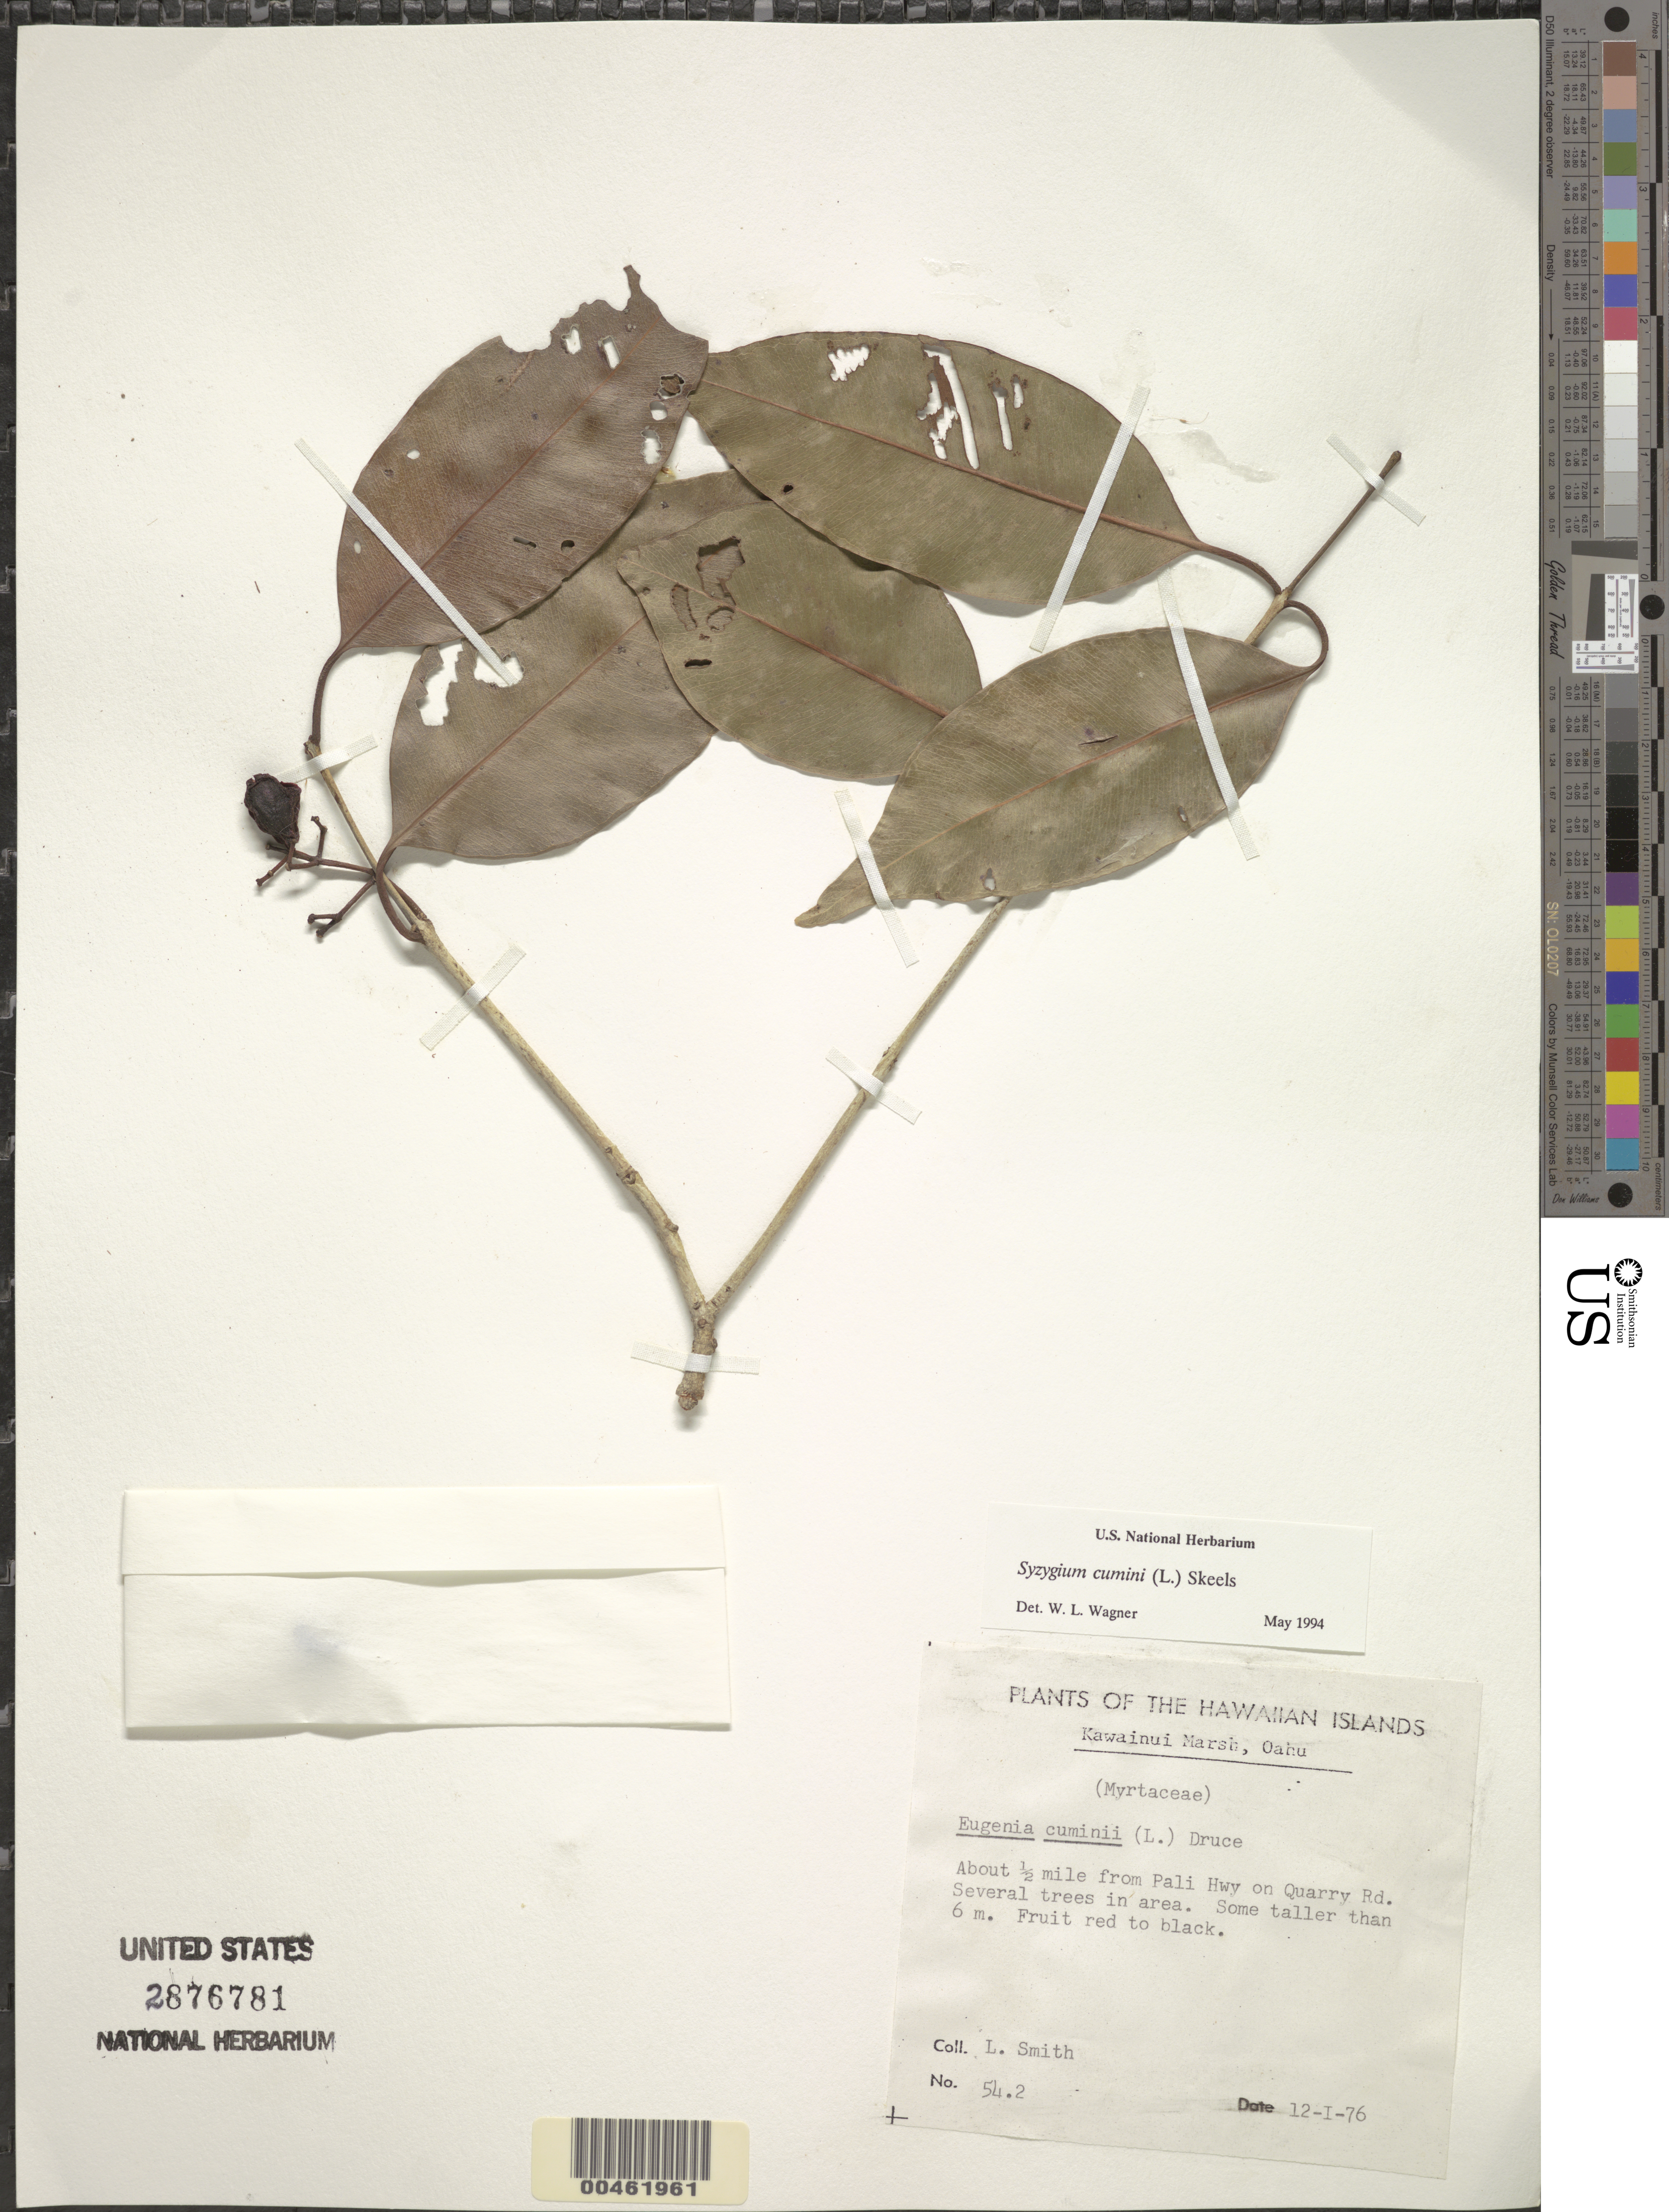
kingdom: Plantae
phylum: Tracheophyta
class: Magnoliopsida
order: Myrtales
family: Myrtaceae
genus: Syzygium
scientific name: Syzygium cumini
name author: (L.) Skeels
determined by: Wagner, W. L., (BOT), Smithsonian Institution - National Museum of Natural History (UNITED STATES)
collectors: L. Smith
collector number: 54.2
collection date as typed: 12 Jan 1976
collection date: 1976-01-12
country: United States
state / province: Hawaii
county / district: Honolulu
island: Oahu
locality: Kawainui Marsh, about 0.5 mi from Pali Highway on Quarry Road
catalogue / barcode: US 2876781